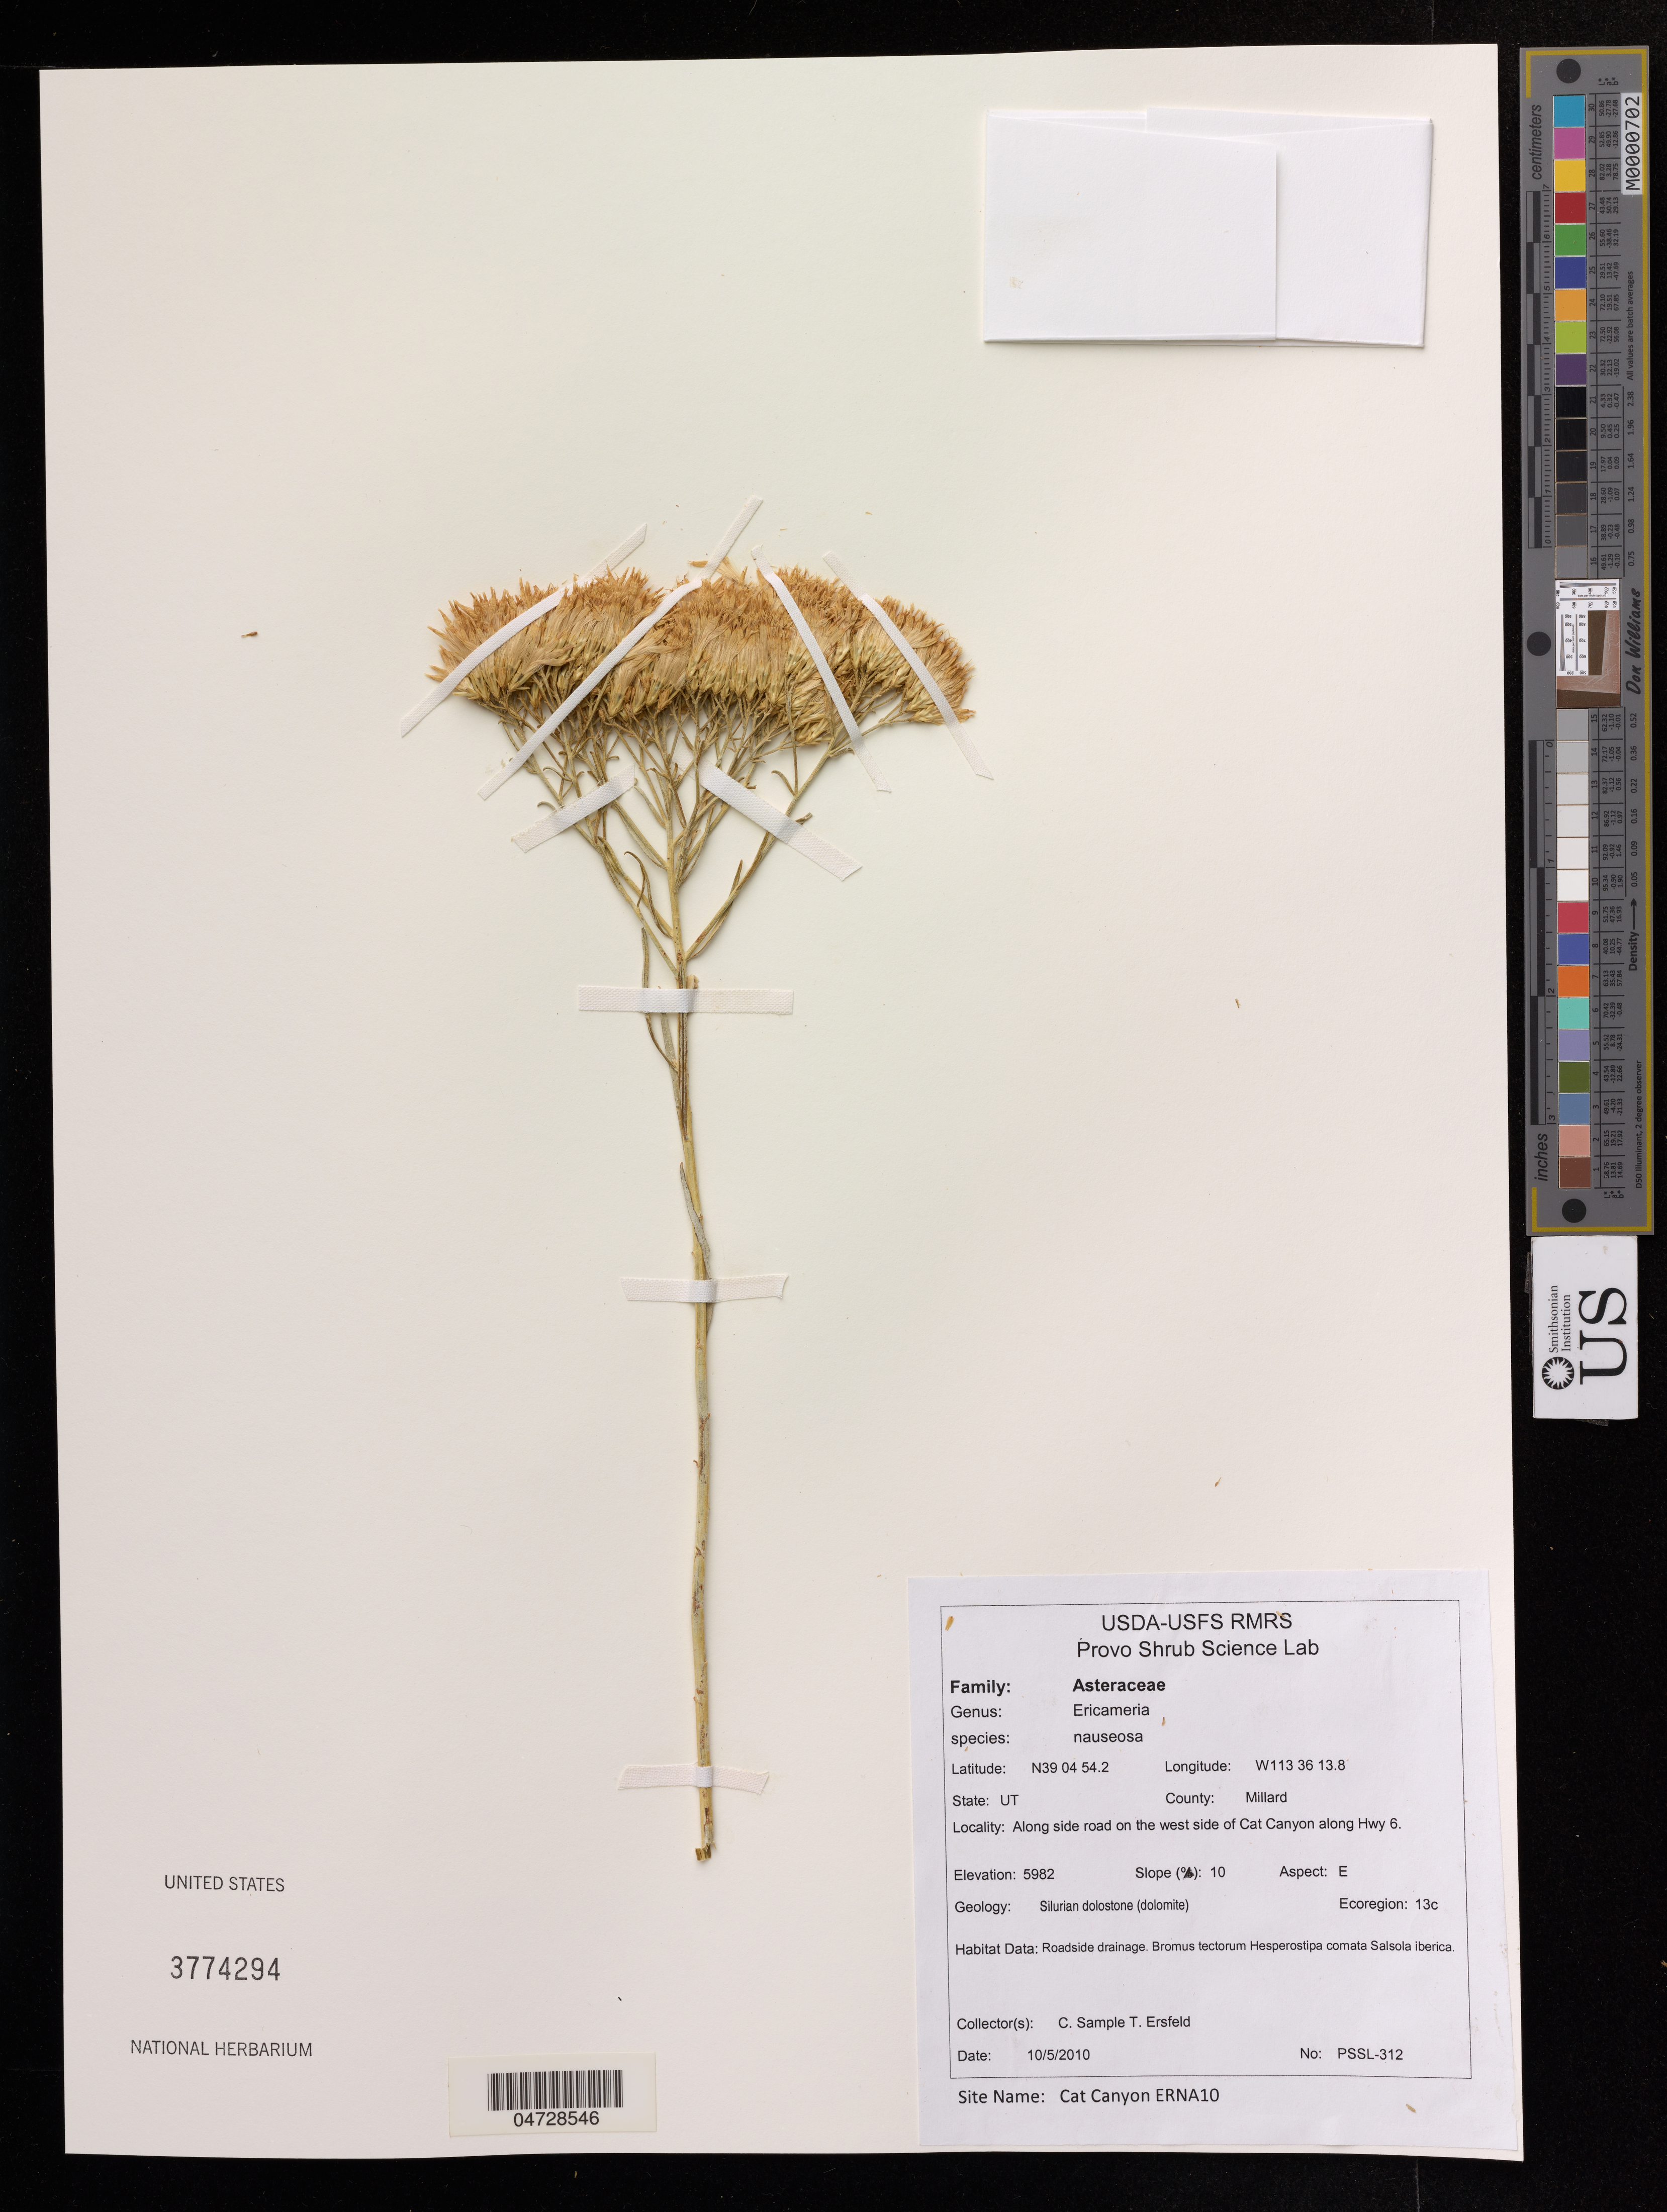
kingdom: Plantae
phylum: Tracheophyta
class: Magnoliopsida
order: Asterales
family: Asteraceae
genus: Ericameria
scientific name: Ericameria nauseosa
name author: (Pall. ex Pursh) G.L. Nesom & G.I. Baird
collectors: C. Sample & T. Ersfeld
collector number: PSSL-312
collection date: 2010-10-05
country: United States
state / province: Utah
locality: Millard, Along side road on the west side of Cat Canyon along Hwy 6.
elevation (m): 1823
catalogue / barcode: US 3774294